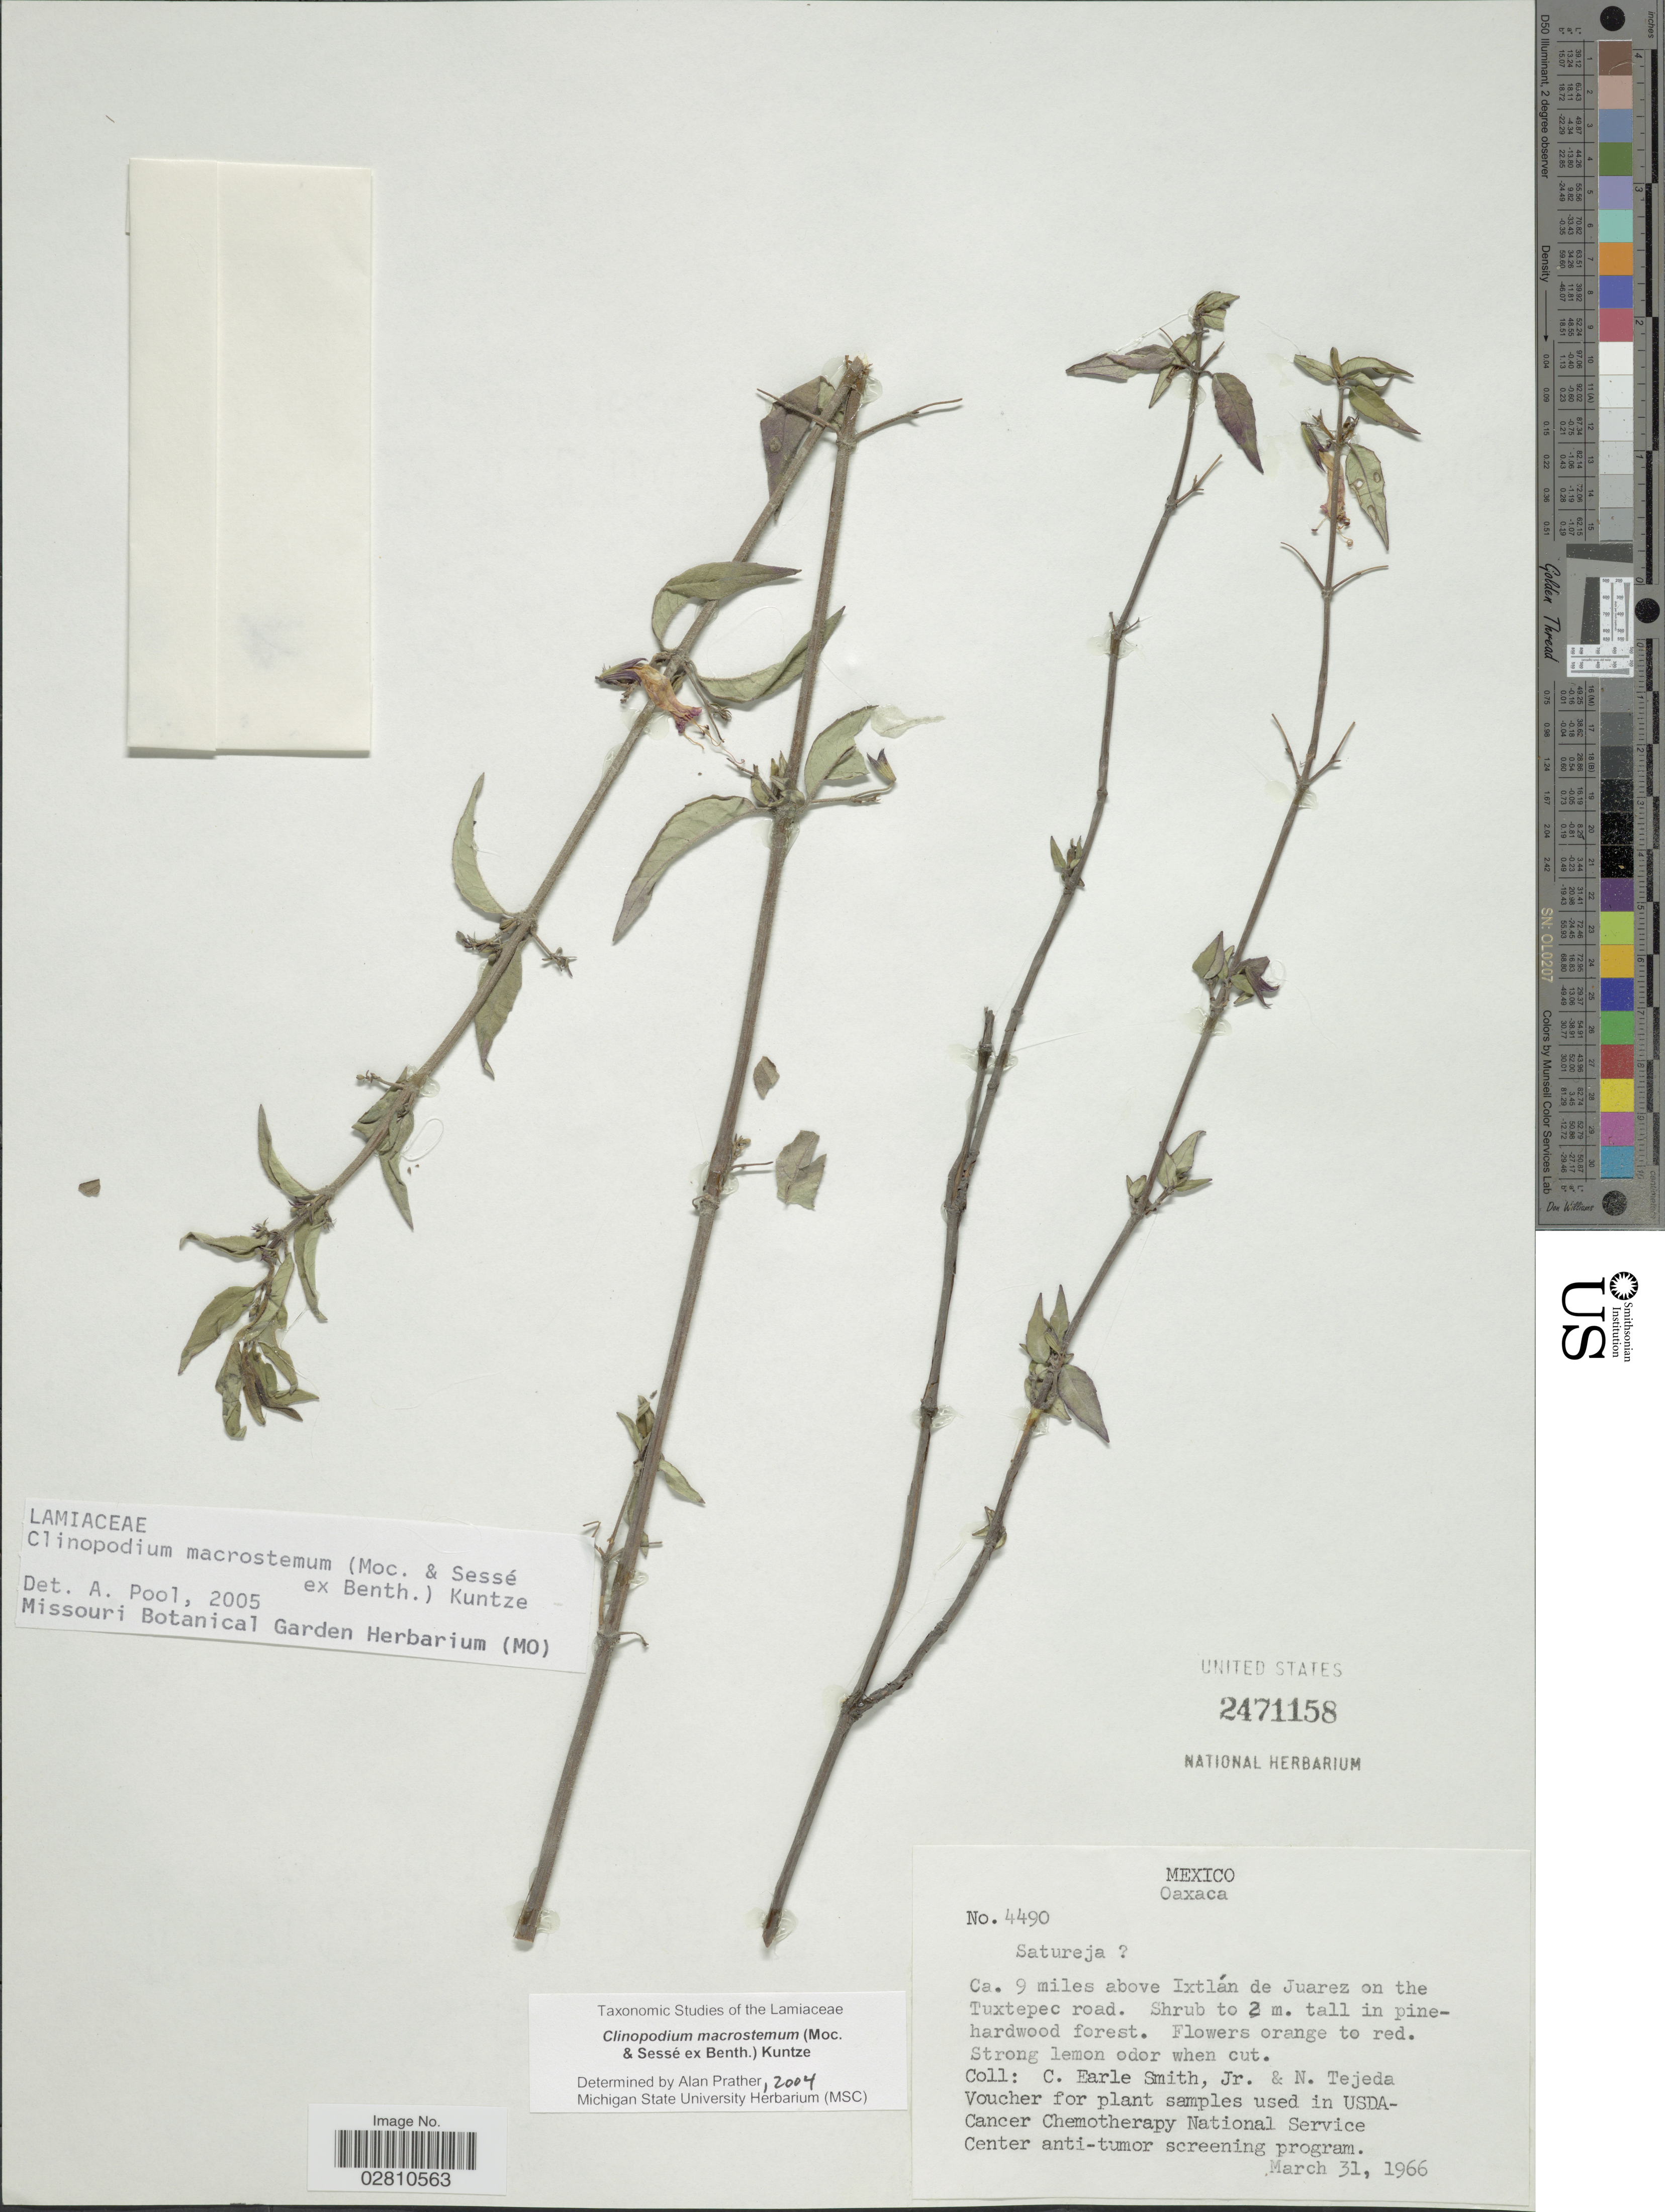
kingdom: Plantae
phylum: Tracheophyta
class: Magnoliopsida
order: Lamiales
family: Lamiaceae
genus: Clinopodium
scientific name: Clinopodium macrostemum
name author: (Moc. & Sessé ex Benth.) Kuntze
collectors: C. E. Smith Jr. & N. Tejeda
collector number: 4490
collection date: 1966-03-31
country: Mexico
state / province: Oaxaca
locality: Ca. 9 miles above Ixtlán de Juarez on the Tuxtepec road.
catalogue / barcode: US 2471158